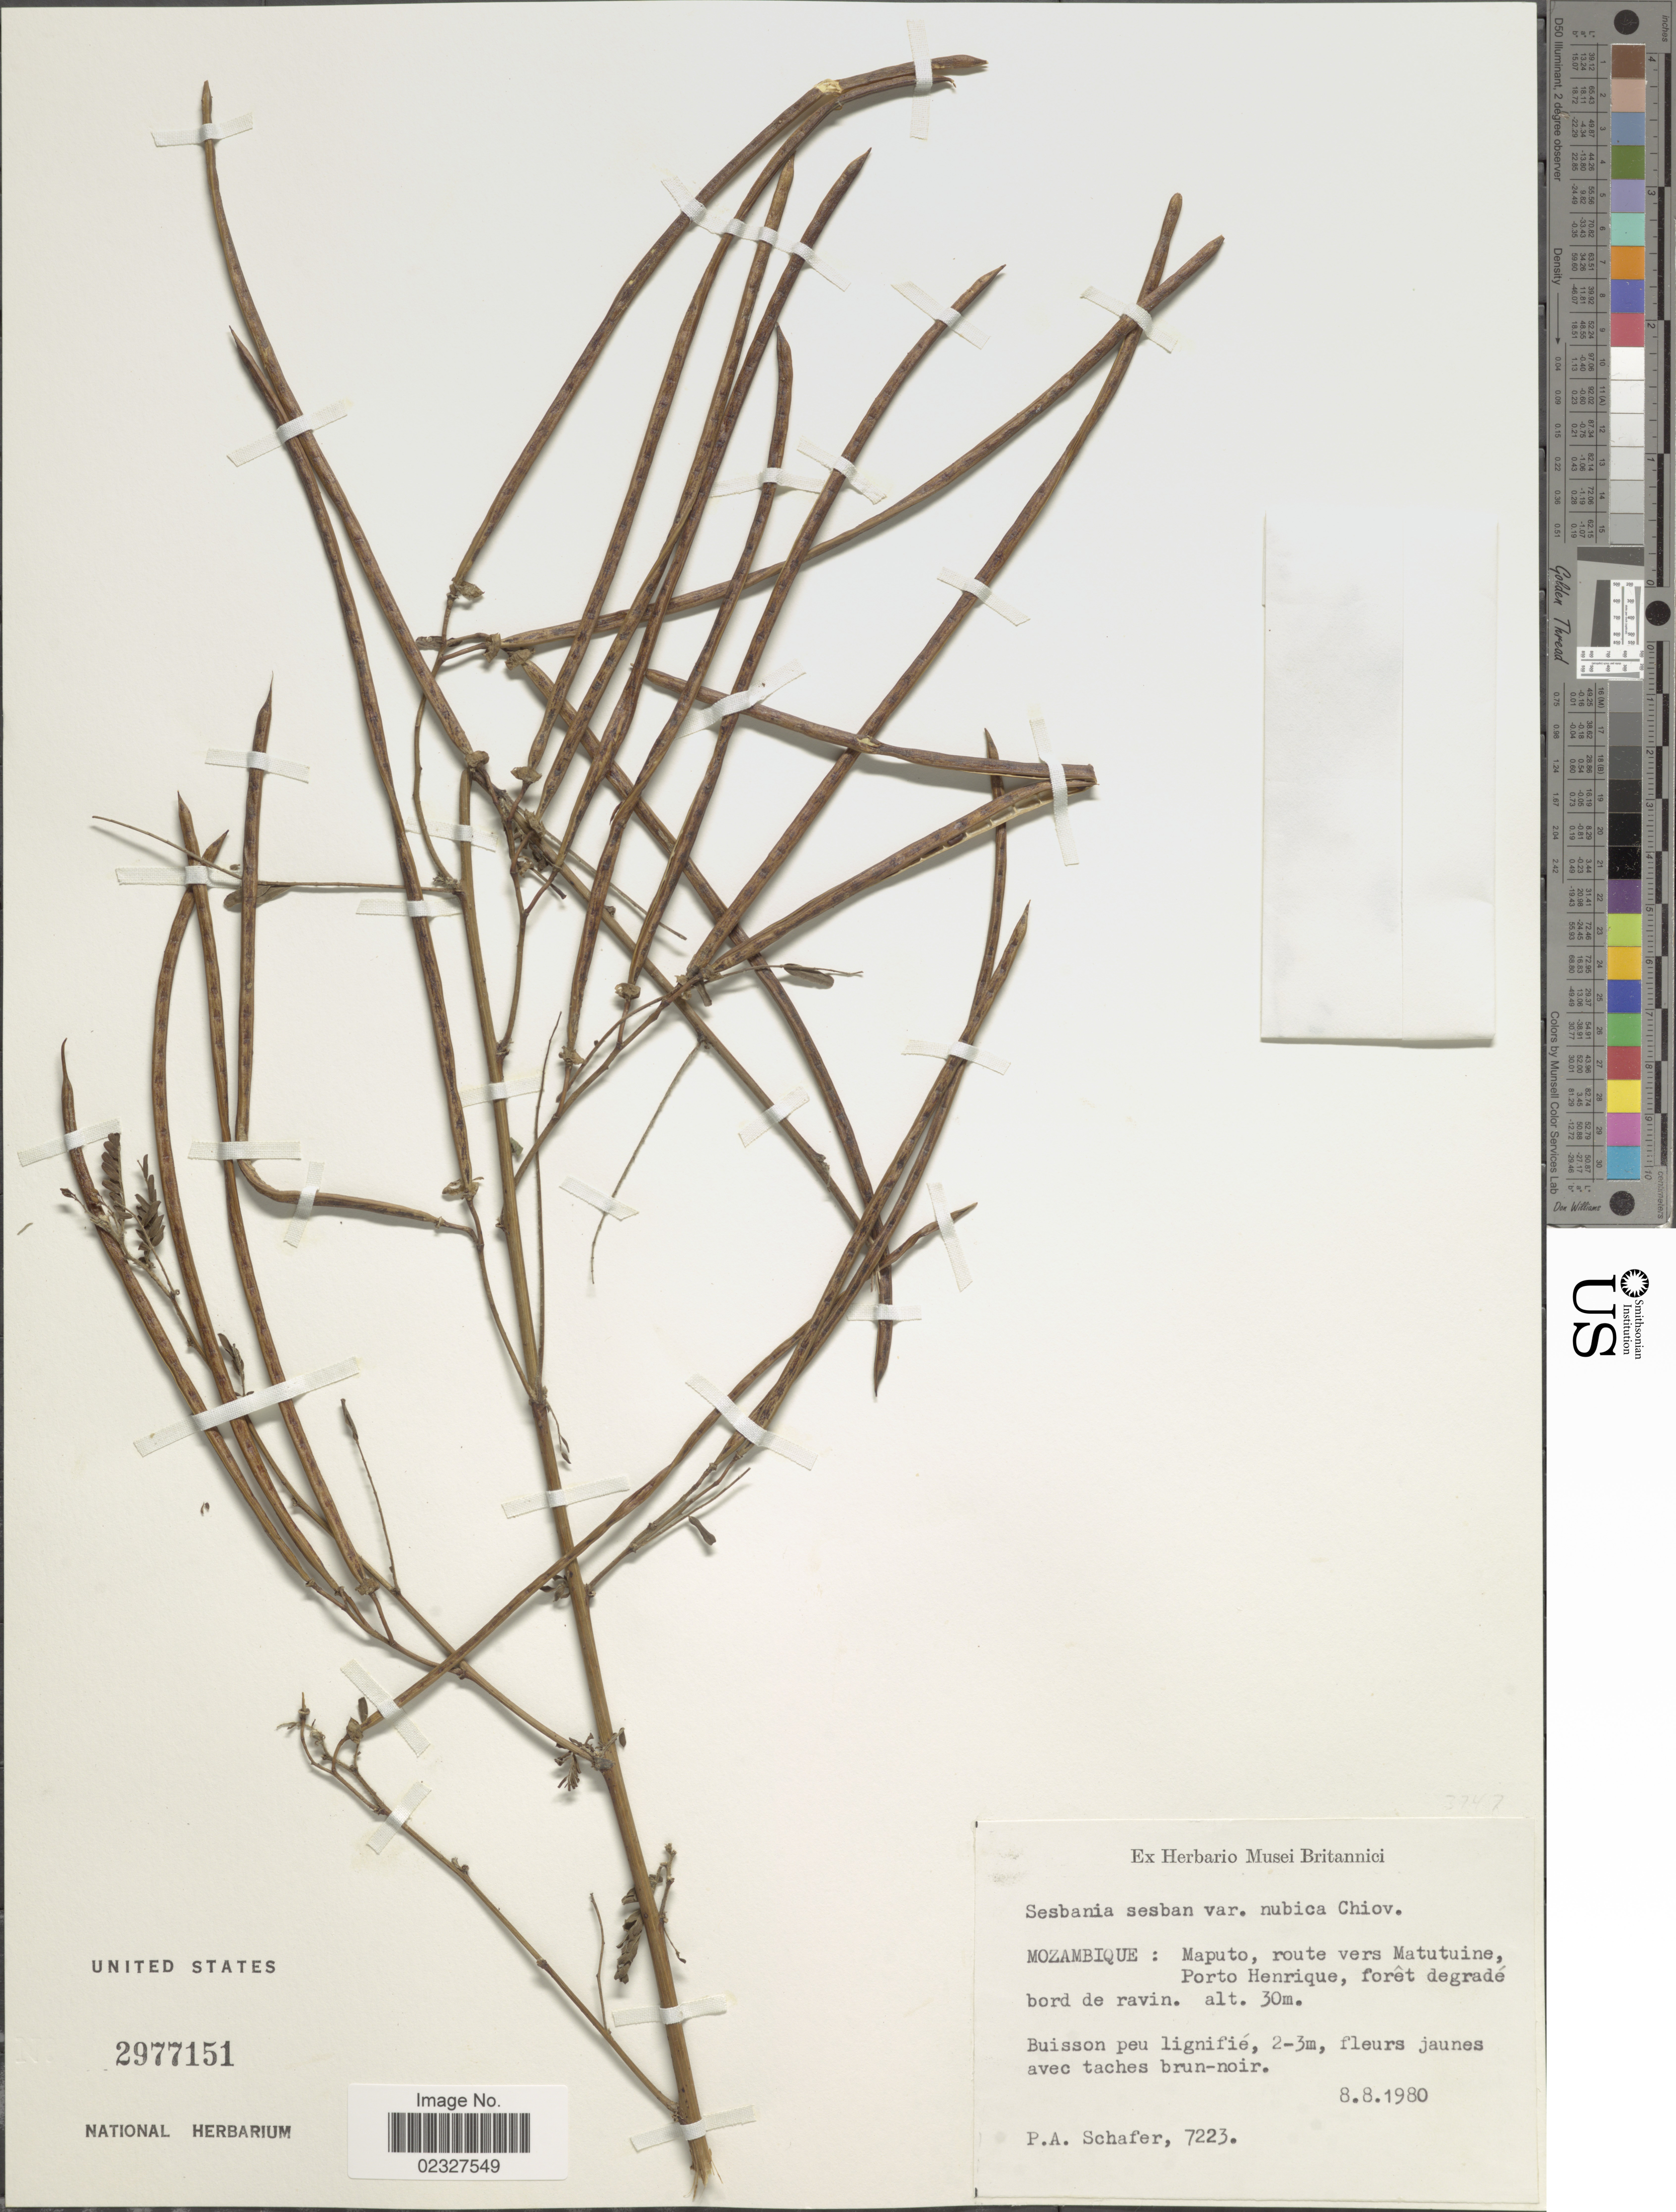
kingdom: Plantae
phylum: Tracheophyta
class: Magnoliopsida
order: Fabales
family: Fabaceae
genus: Sesbania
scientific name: Sesbania sesban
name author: (L.) Merr.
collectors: P. Schafer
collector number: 7223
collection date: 1980-08-08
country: Mozambique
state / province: Maputo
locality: Route vers Matutuine, Porto Henrique, foret degrade bord de ravin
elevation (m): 30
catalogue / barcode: US 2977151